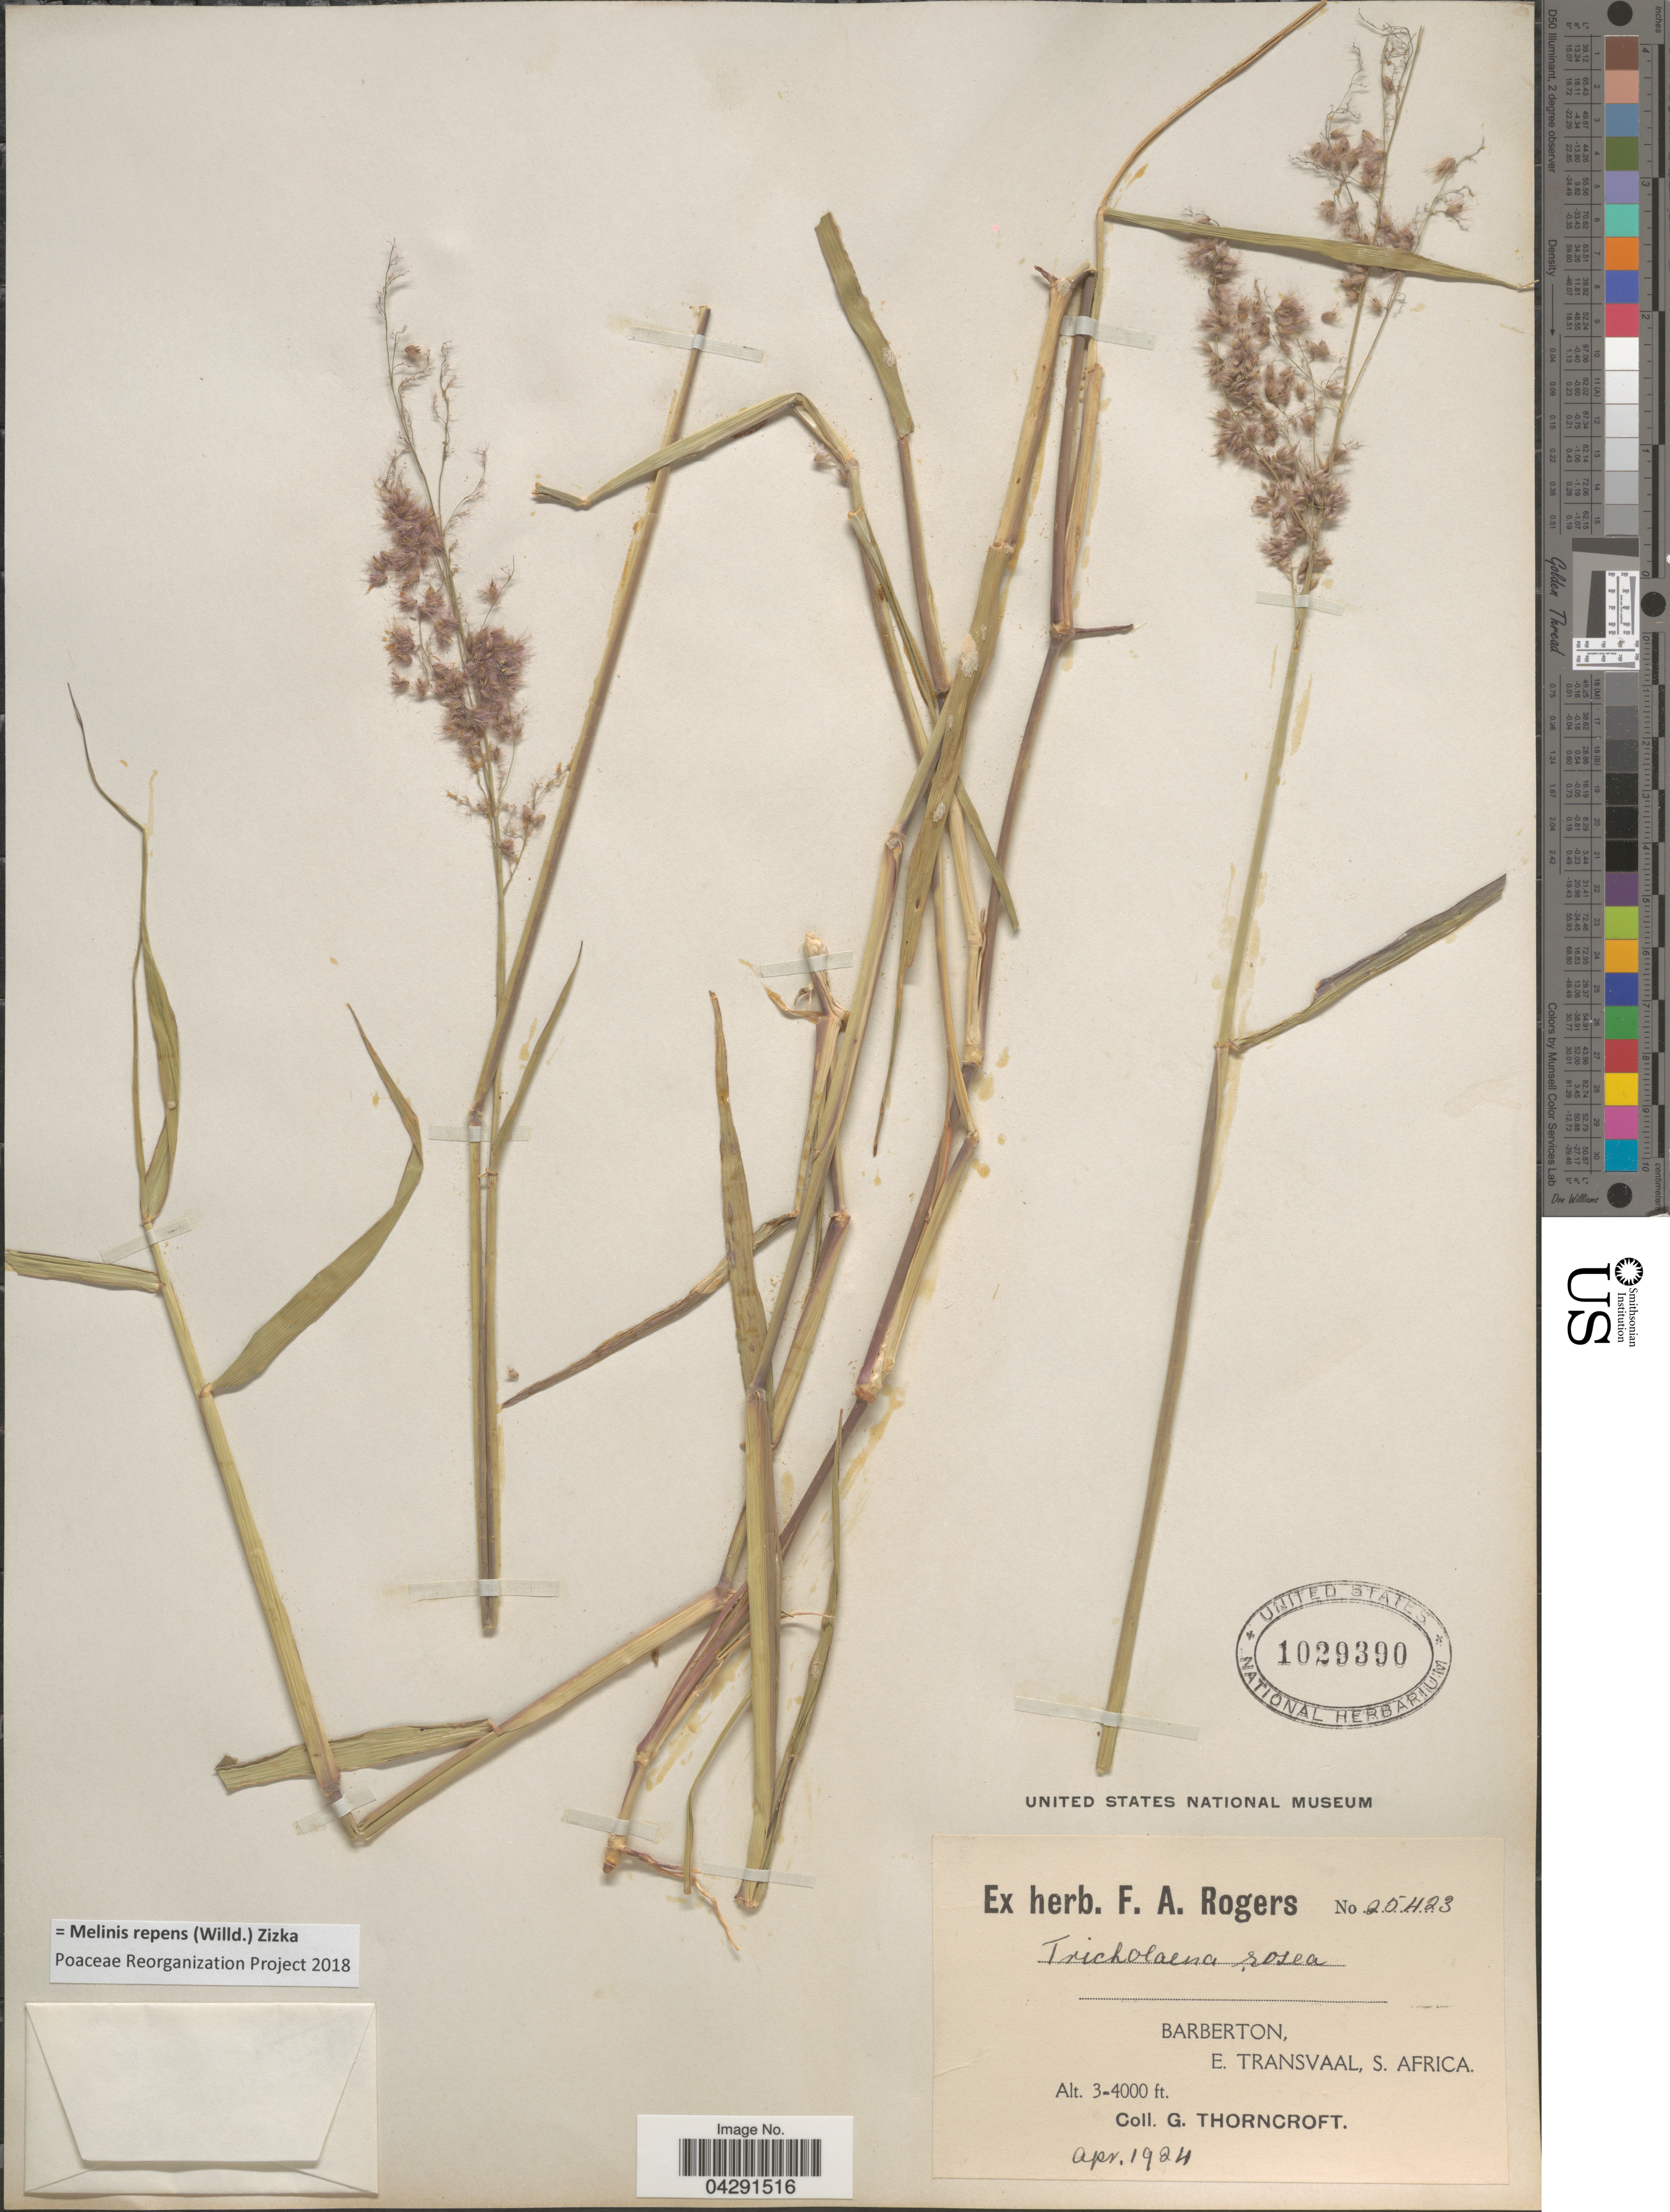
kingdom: Plantae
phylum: Tracheophyta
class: Liliopsida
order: Poales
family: Poaceae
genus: Melinis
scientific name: Melinis repens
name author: (Willd.) Zizka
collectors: G. Thorncroft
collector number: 25423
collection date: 1924-04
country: South Africa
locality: Barberton, E. Transvaal, S. Africa.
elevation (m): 914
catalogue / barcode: US 1029390